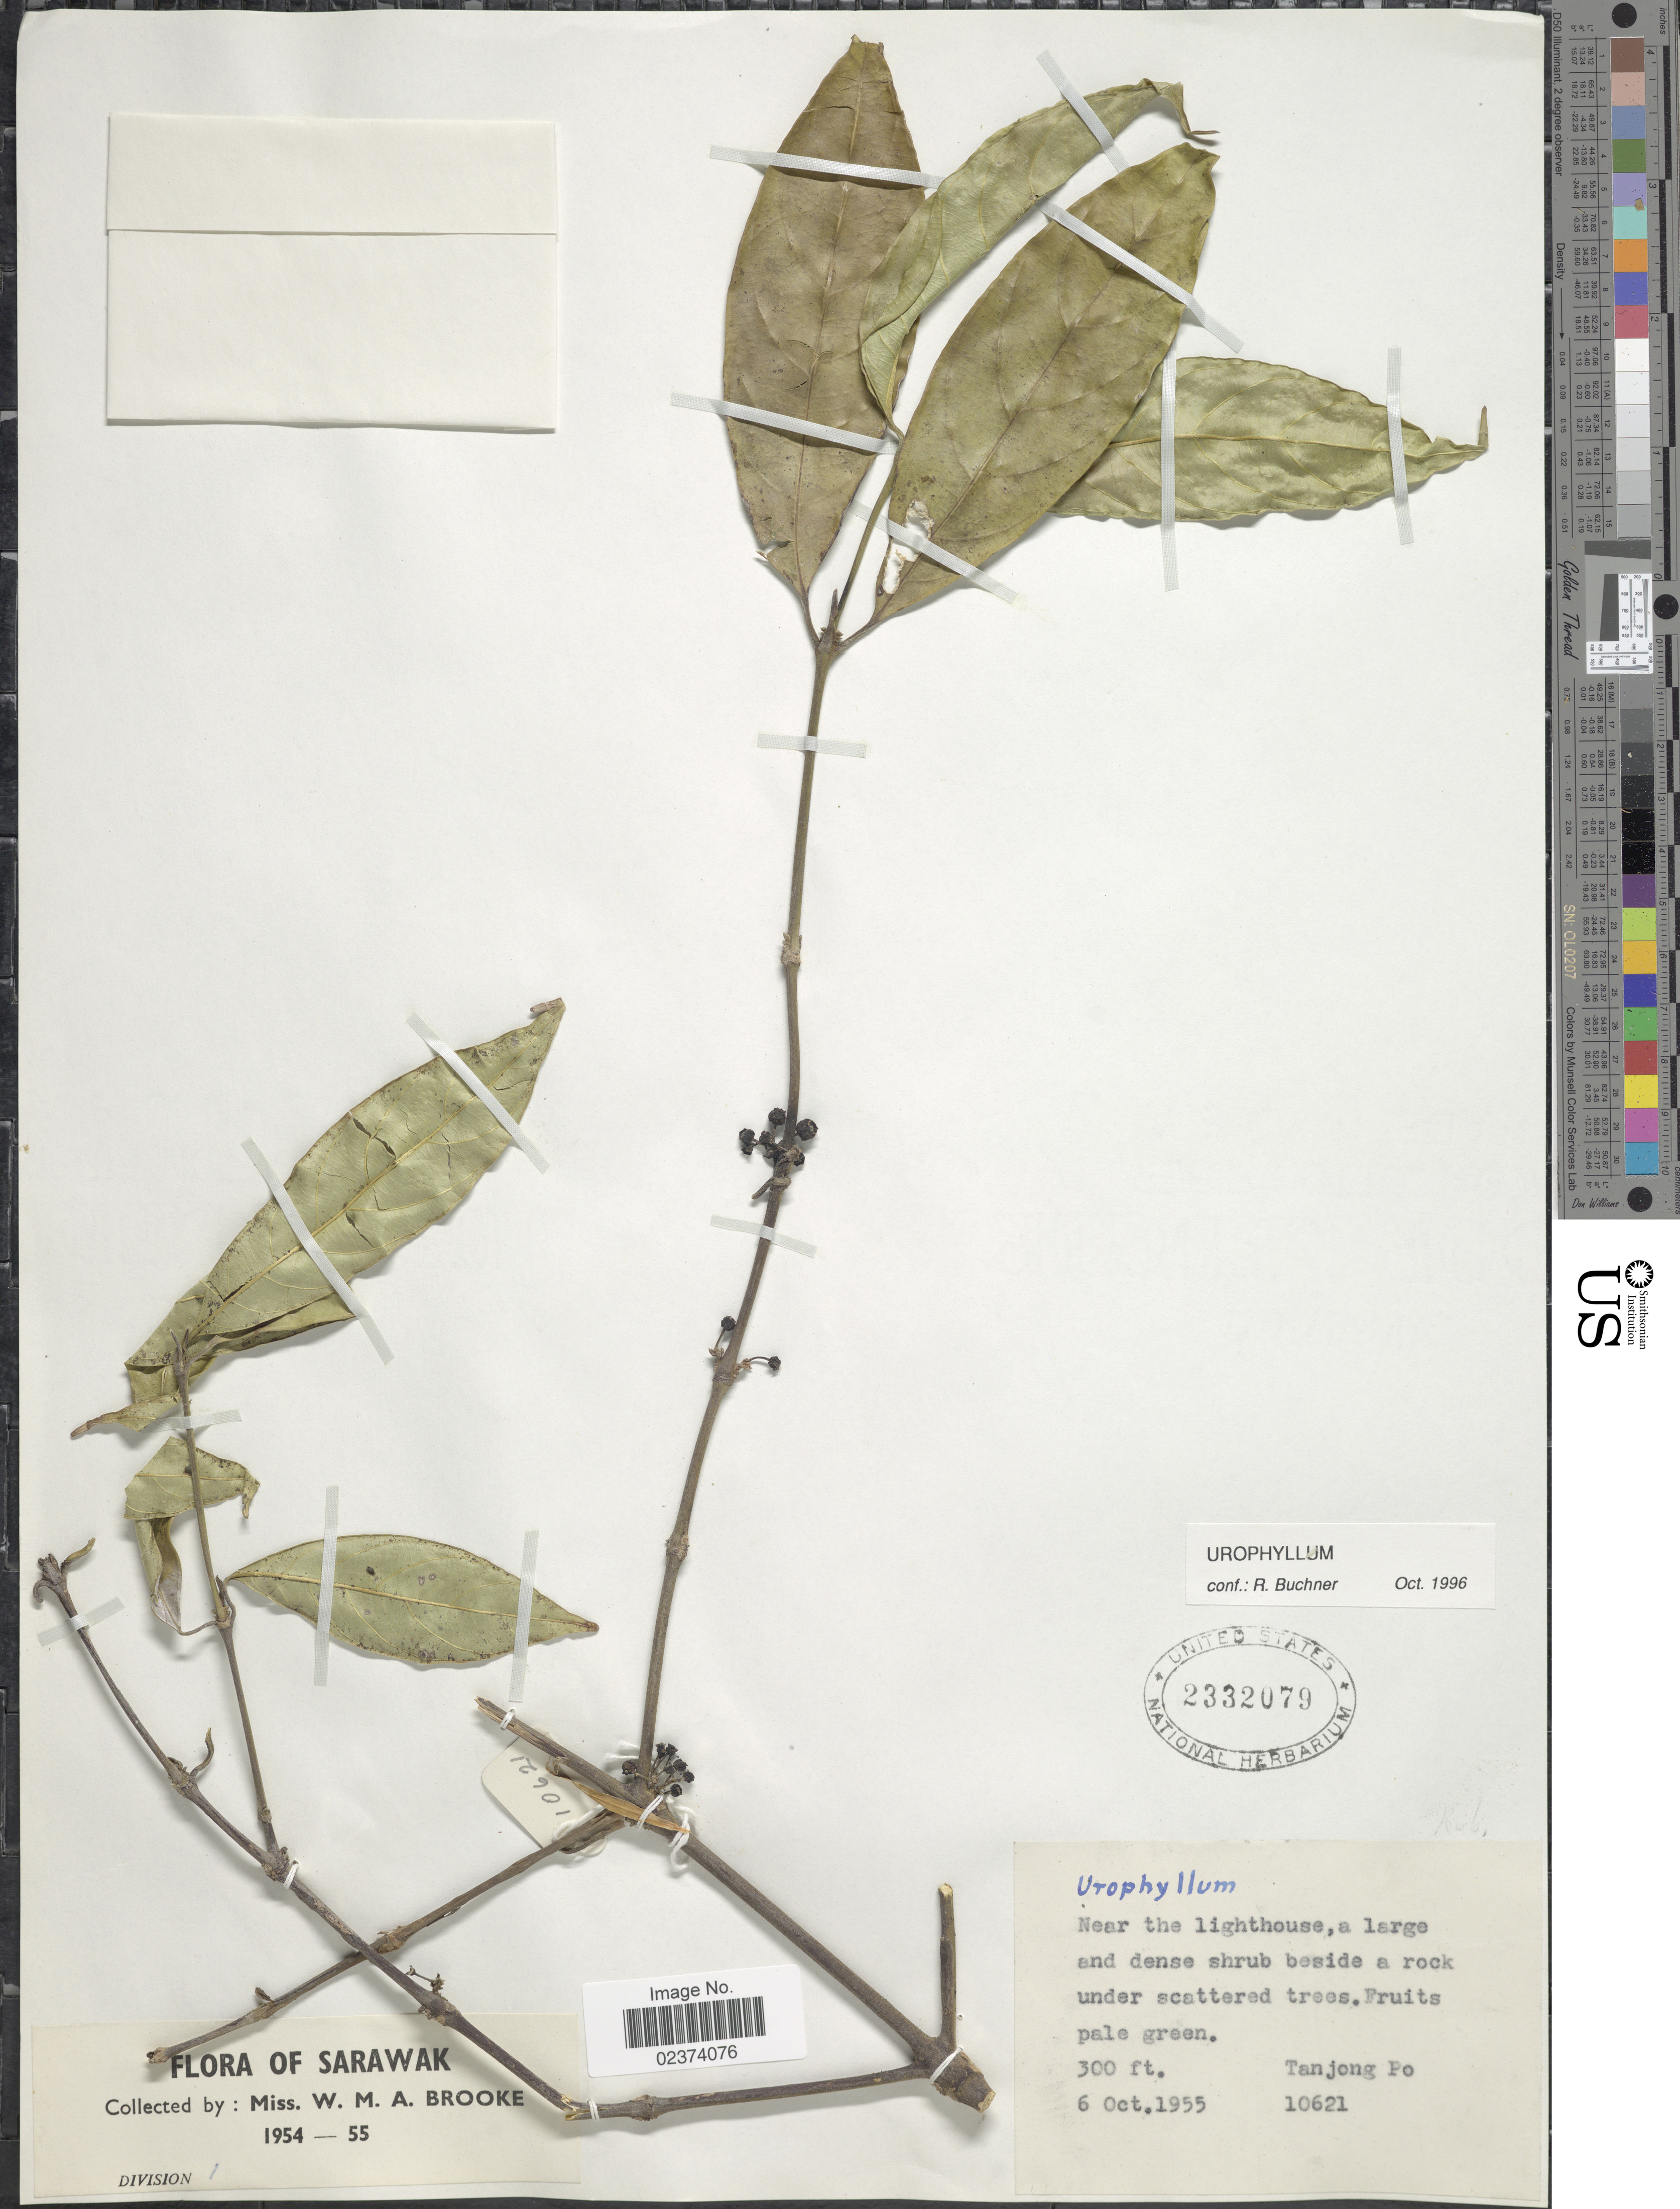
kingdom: Plantae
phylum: Tracheophyta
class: Magnoliopsida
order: Gentianales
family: Rubiaceae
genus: Urophyllum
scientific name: Urophyllum sp.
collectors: W. Brooke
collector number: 10621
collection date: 1955-10-06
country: Malaysia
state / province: Sarawak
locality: Near the lighthouse, a large and dense shrub beside a rock under scattered trees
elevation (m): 91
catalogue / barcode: US 2332079